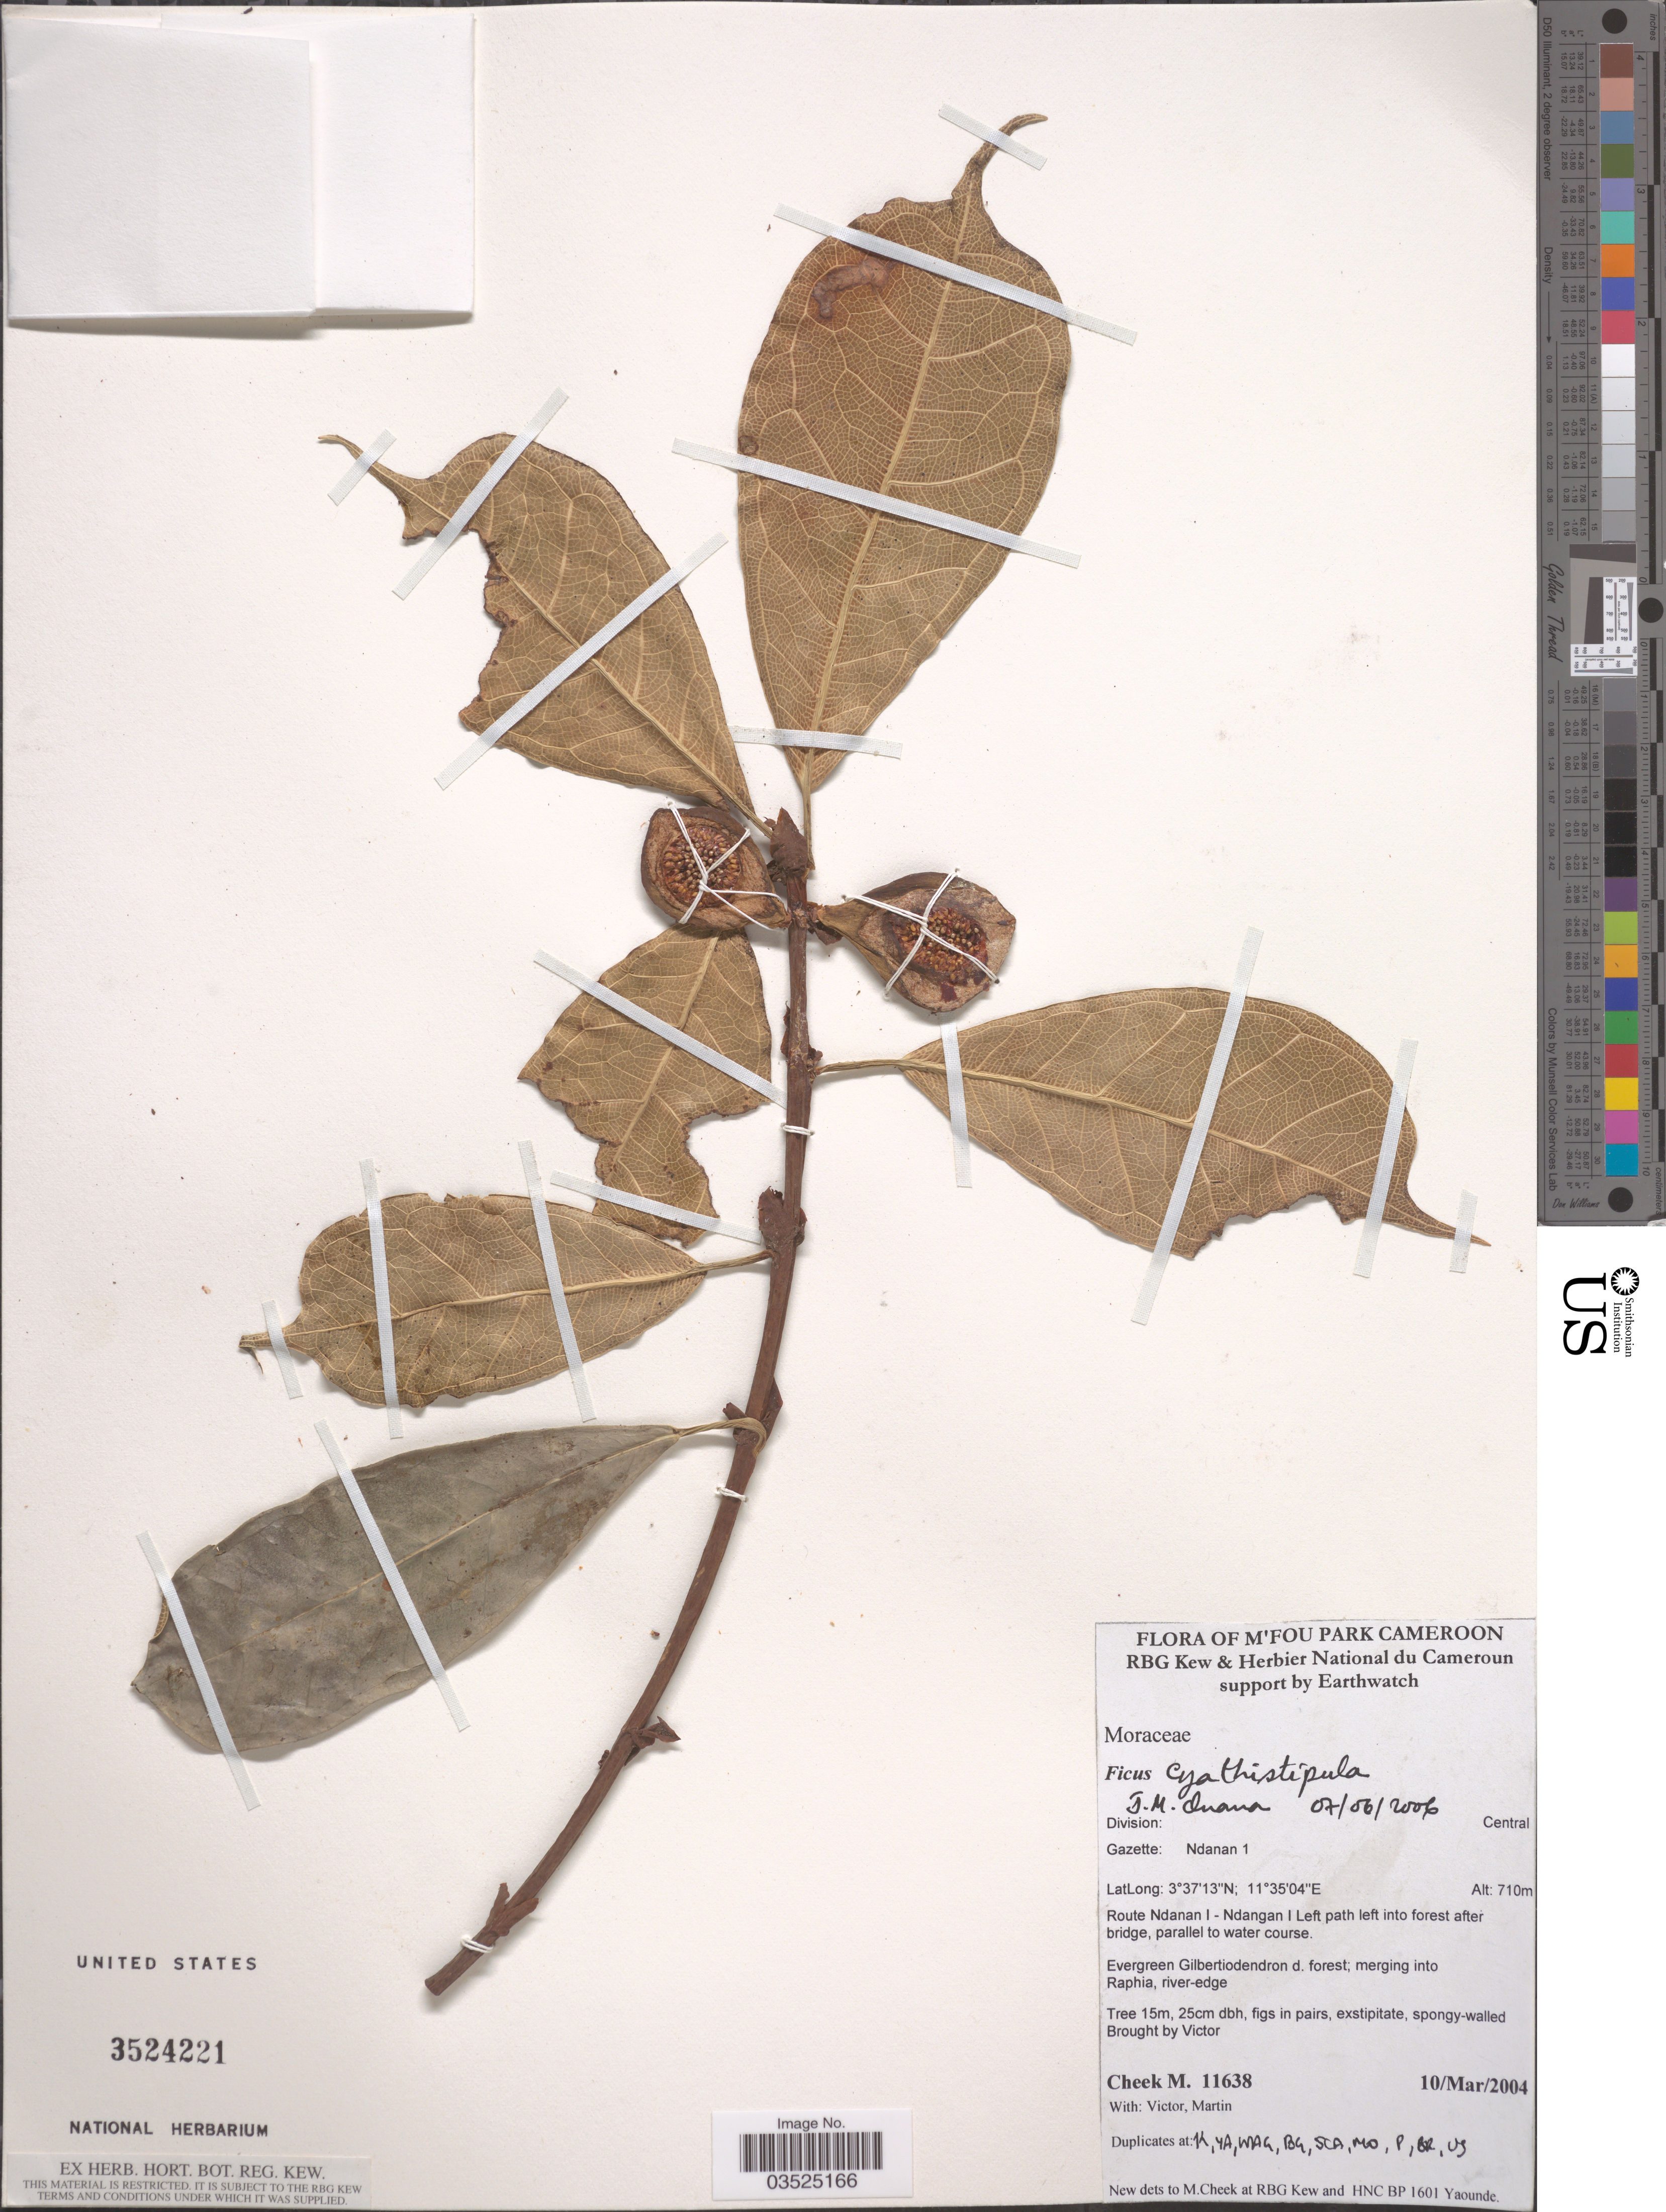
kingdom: Plantae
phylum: Tracheophyta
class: Magnoliopsida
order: Rosales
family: Moraceae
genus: Ficus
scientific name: Ficus cyathistipula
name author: Warb.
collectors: M. Cheek & V. Martin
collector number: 11638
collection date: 2004-03-10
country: Cameroon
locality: M'Fou Park Cameroon. Division: Central. Gazette: Ndanan 1. Route Ndanan I - Ndangan I left path left into forest after bridge, parallel to water course.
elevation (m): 710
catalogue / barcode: US 3524221